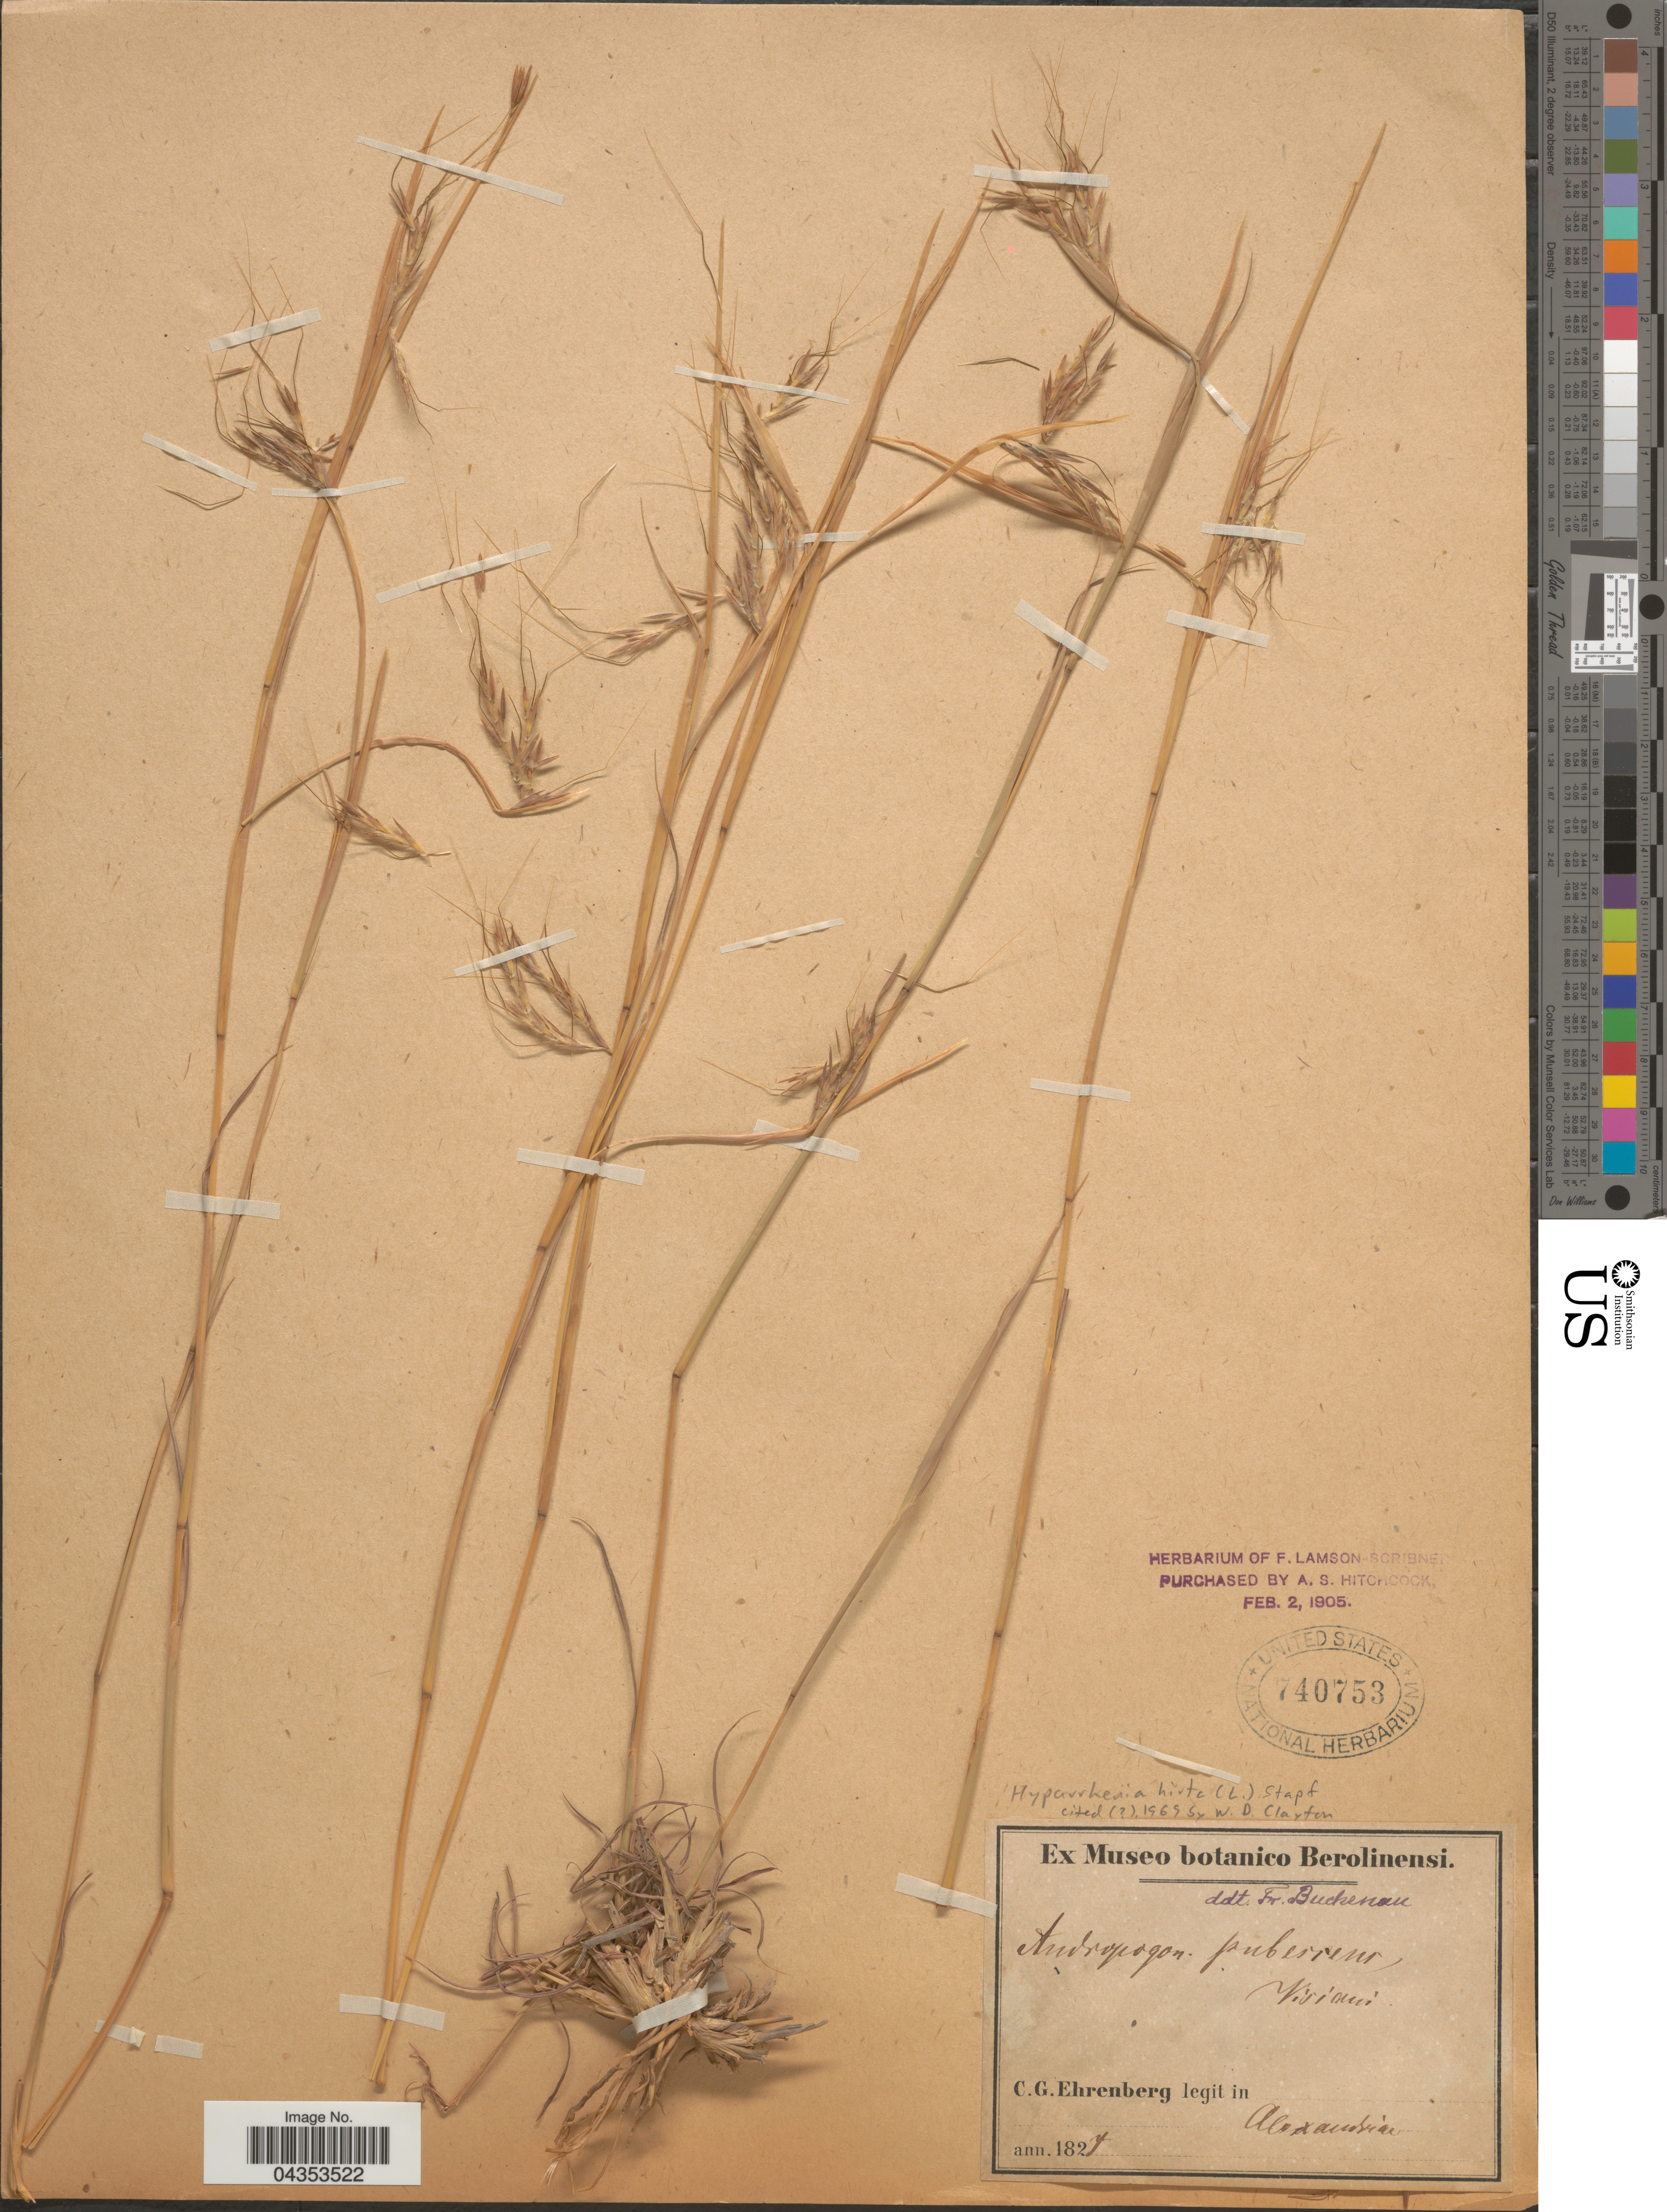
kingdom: Plantae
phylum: Tracheophyta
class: Liliopsida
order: Poales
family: Poaceae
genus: Hyparrhenia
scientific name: Hyparrhenia hirta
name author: (L.) Stapf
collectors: C. Ehrenberg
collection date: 1827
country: Egypt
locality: In Alexandria.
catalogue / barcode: US 740753